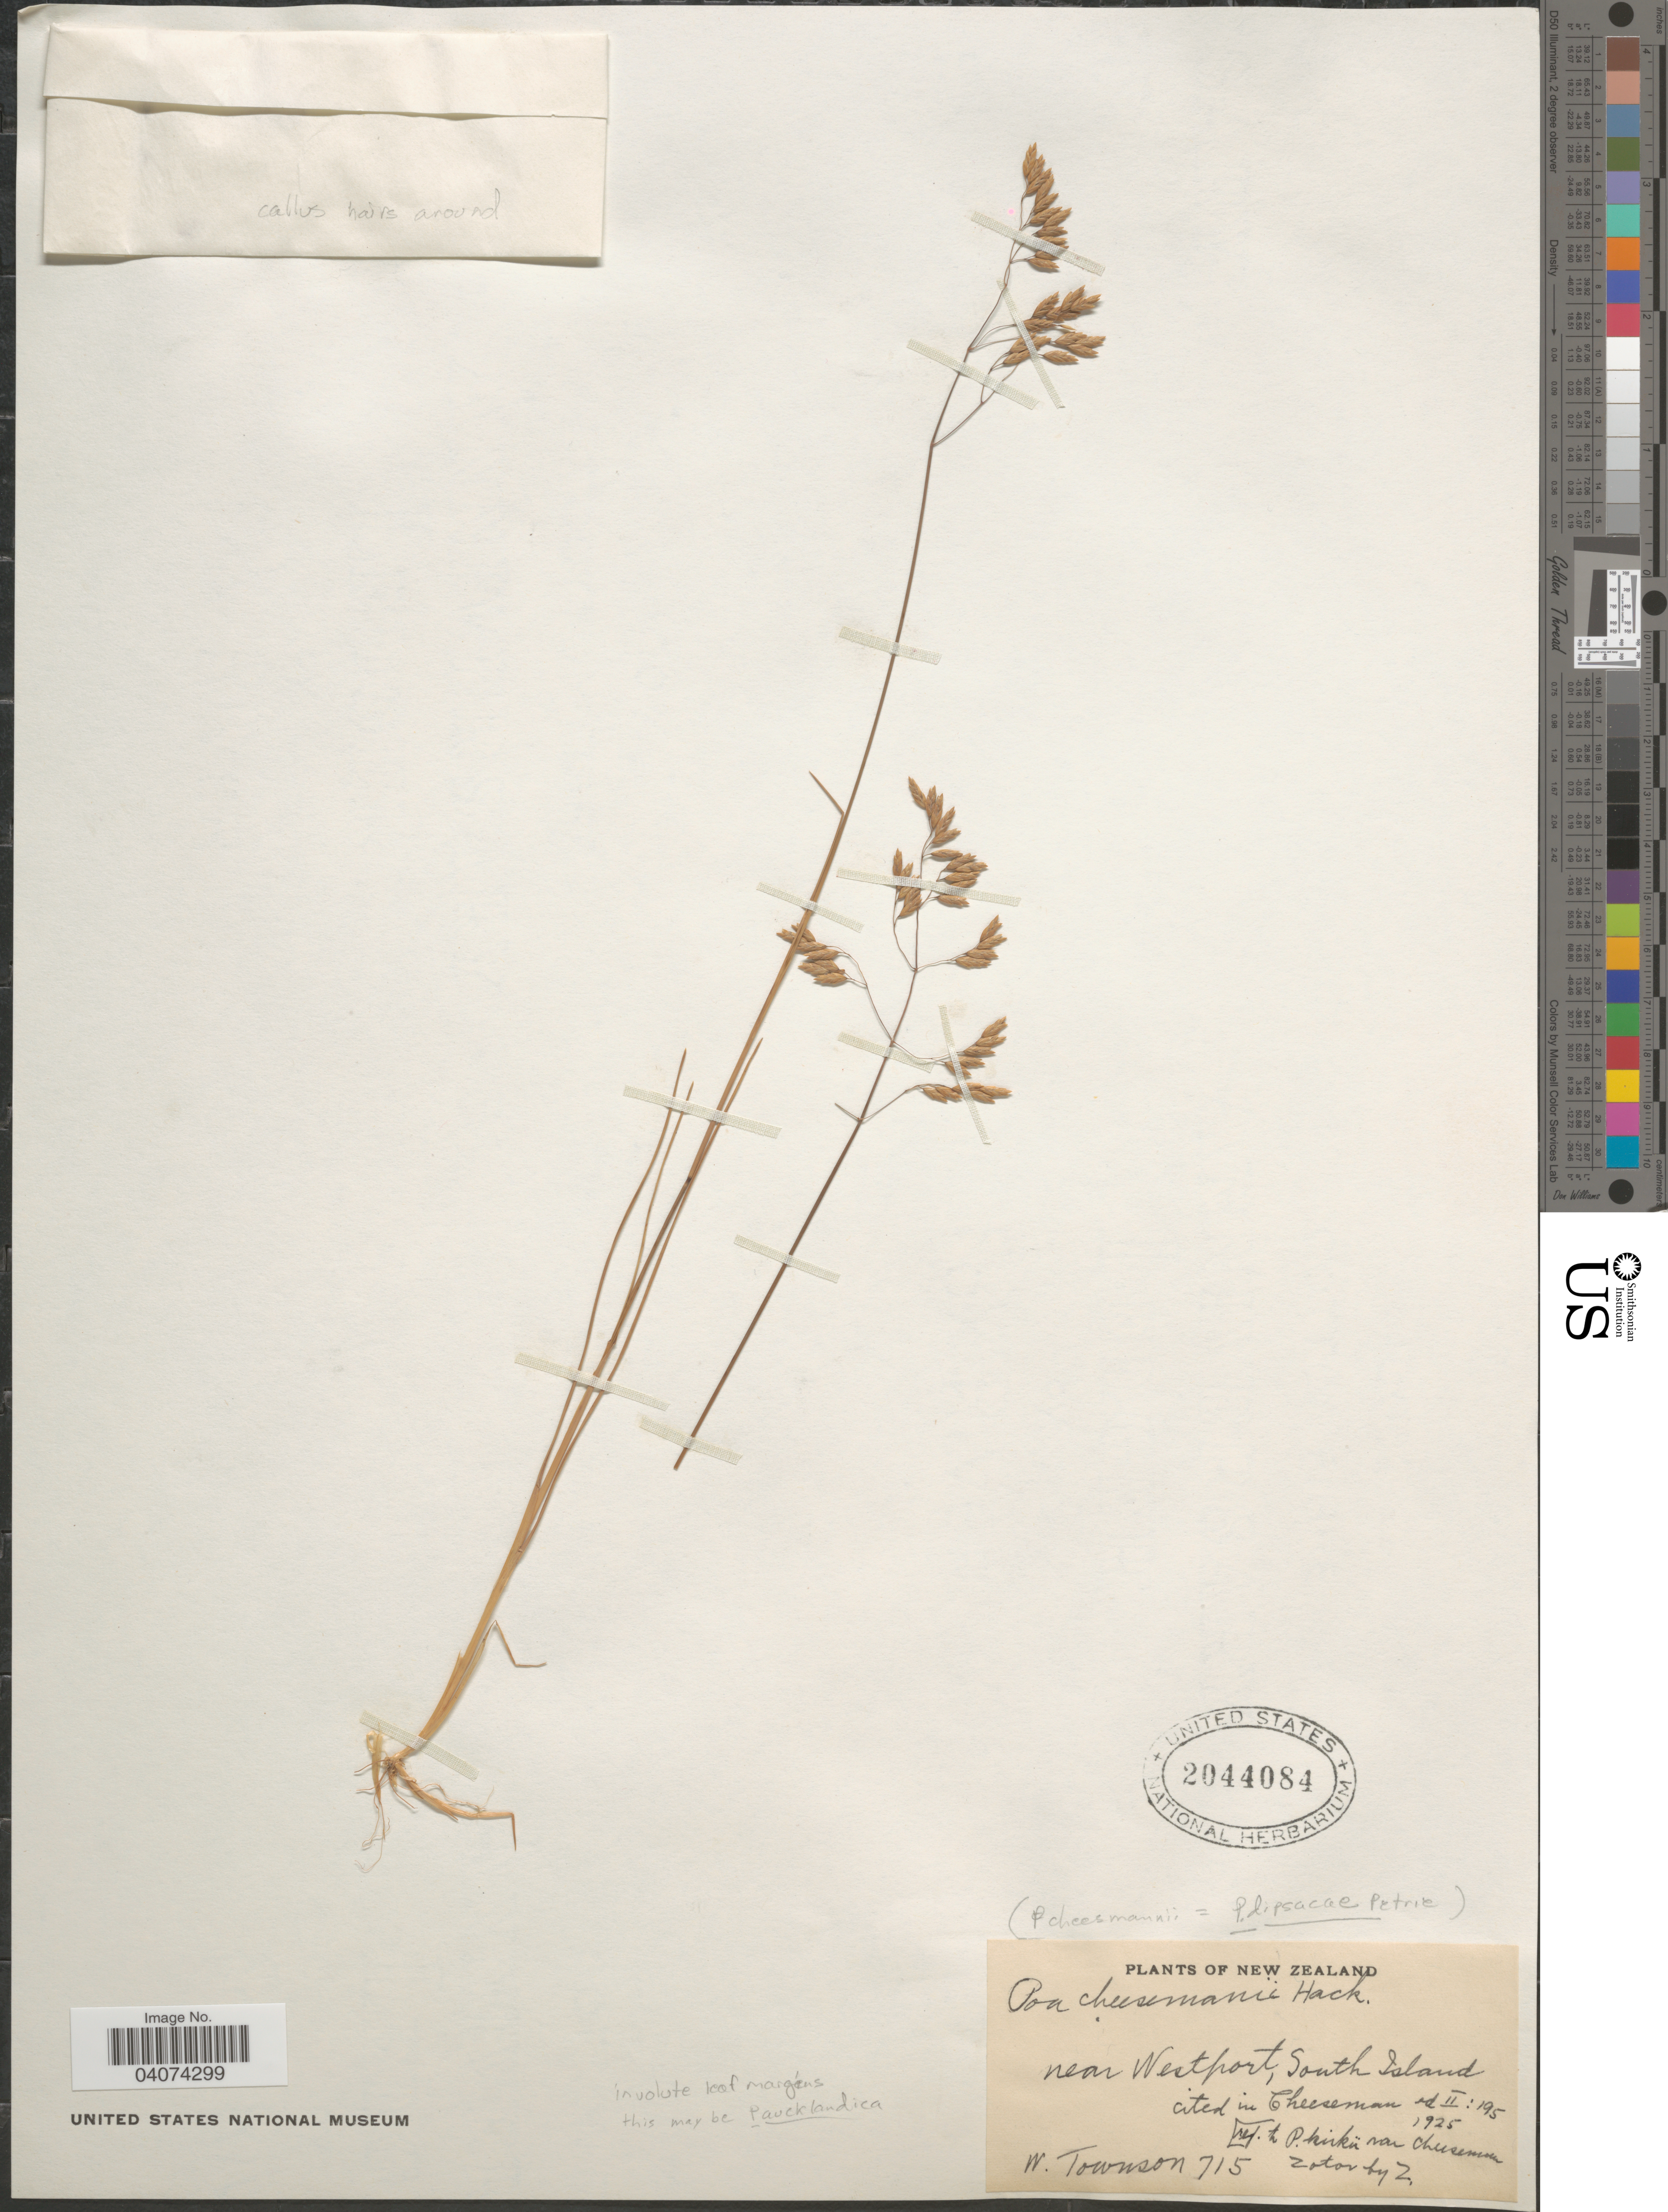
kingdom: Plantae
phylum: Tracheophyta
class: Liliopsida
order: Poales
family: Poaceae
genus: Poa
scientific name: Poa dipsacea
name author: Petrie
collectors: W. Townson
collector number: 715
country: New Zealand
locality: Near Westport, South Island.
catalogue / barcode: US 2044084